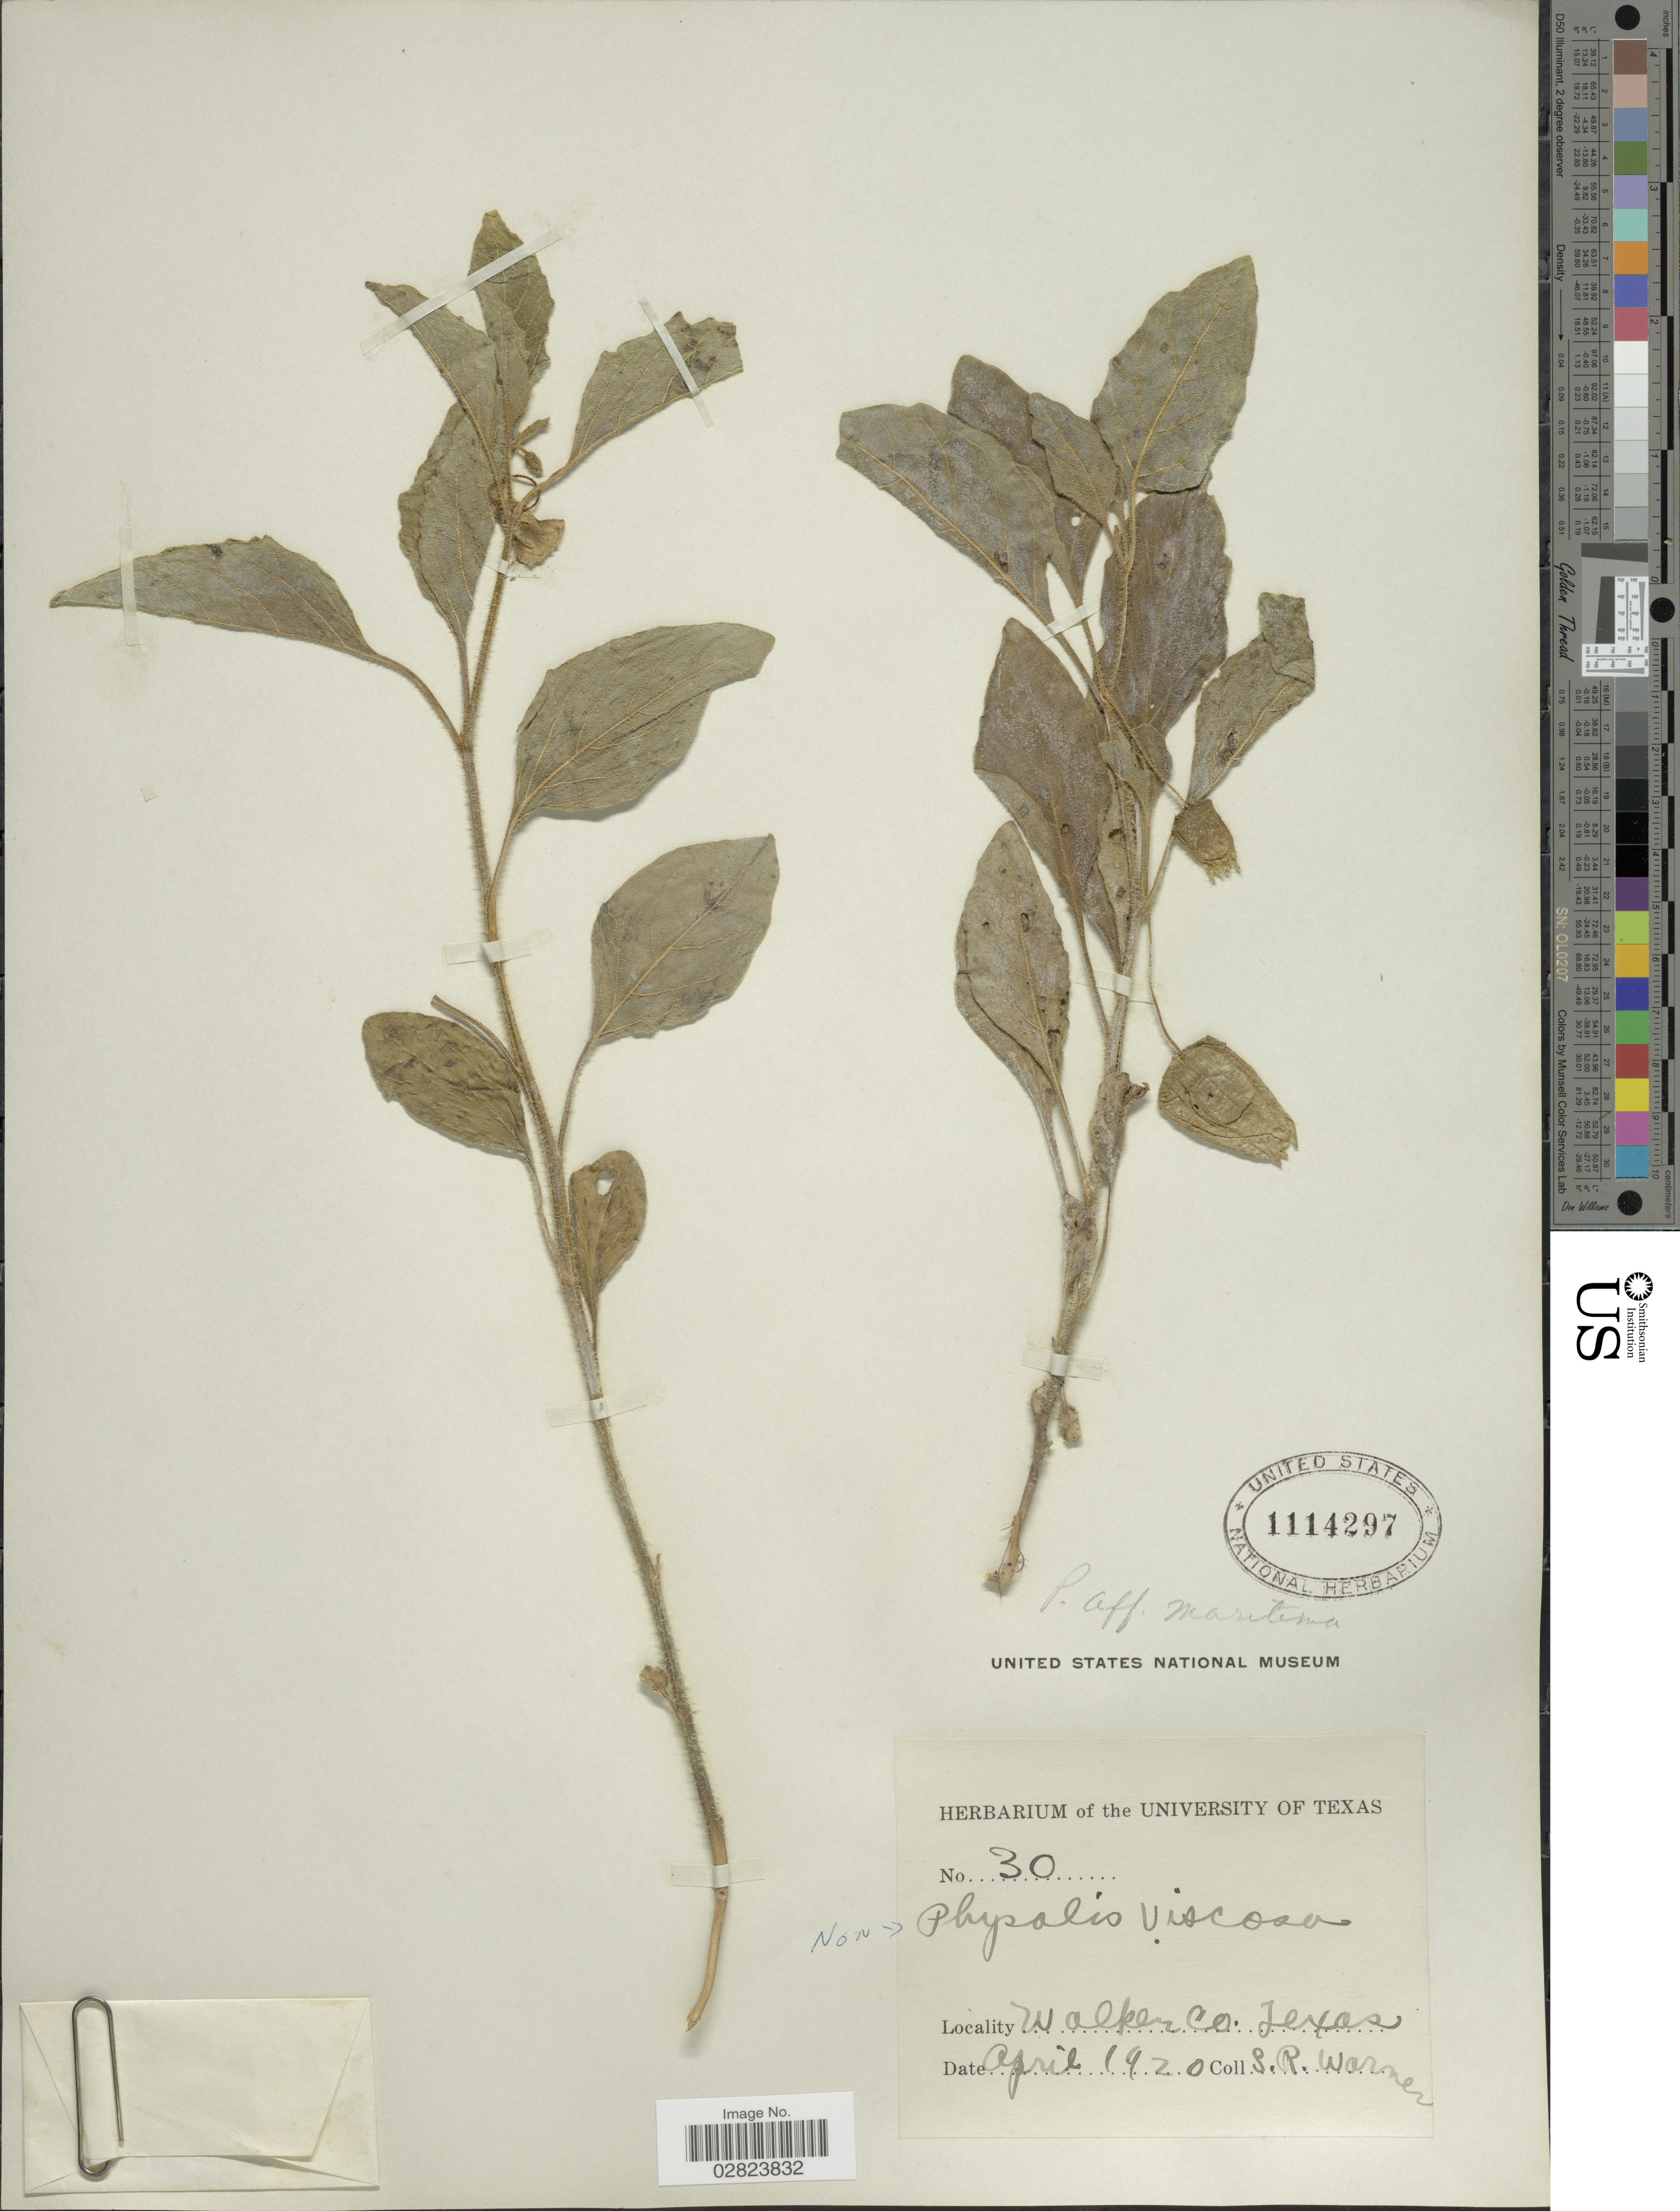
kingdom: Plantae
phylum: Tracheophyta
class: Magnoliopsida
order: Solanales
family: Solanaceae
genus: Physalis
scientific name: Physalis maritima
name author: M.A. Curtis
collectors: S. Warner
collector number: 30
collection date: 1920-04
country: United States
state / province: Texas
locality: Walker Co.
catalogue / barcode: US 1114297